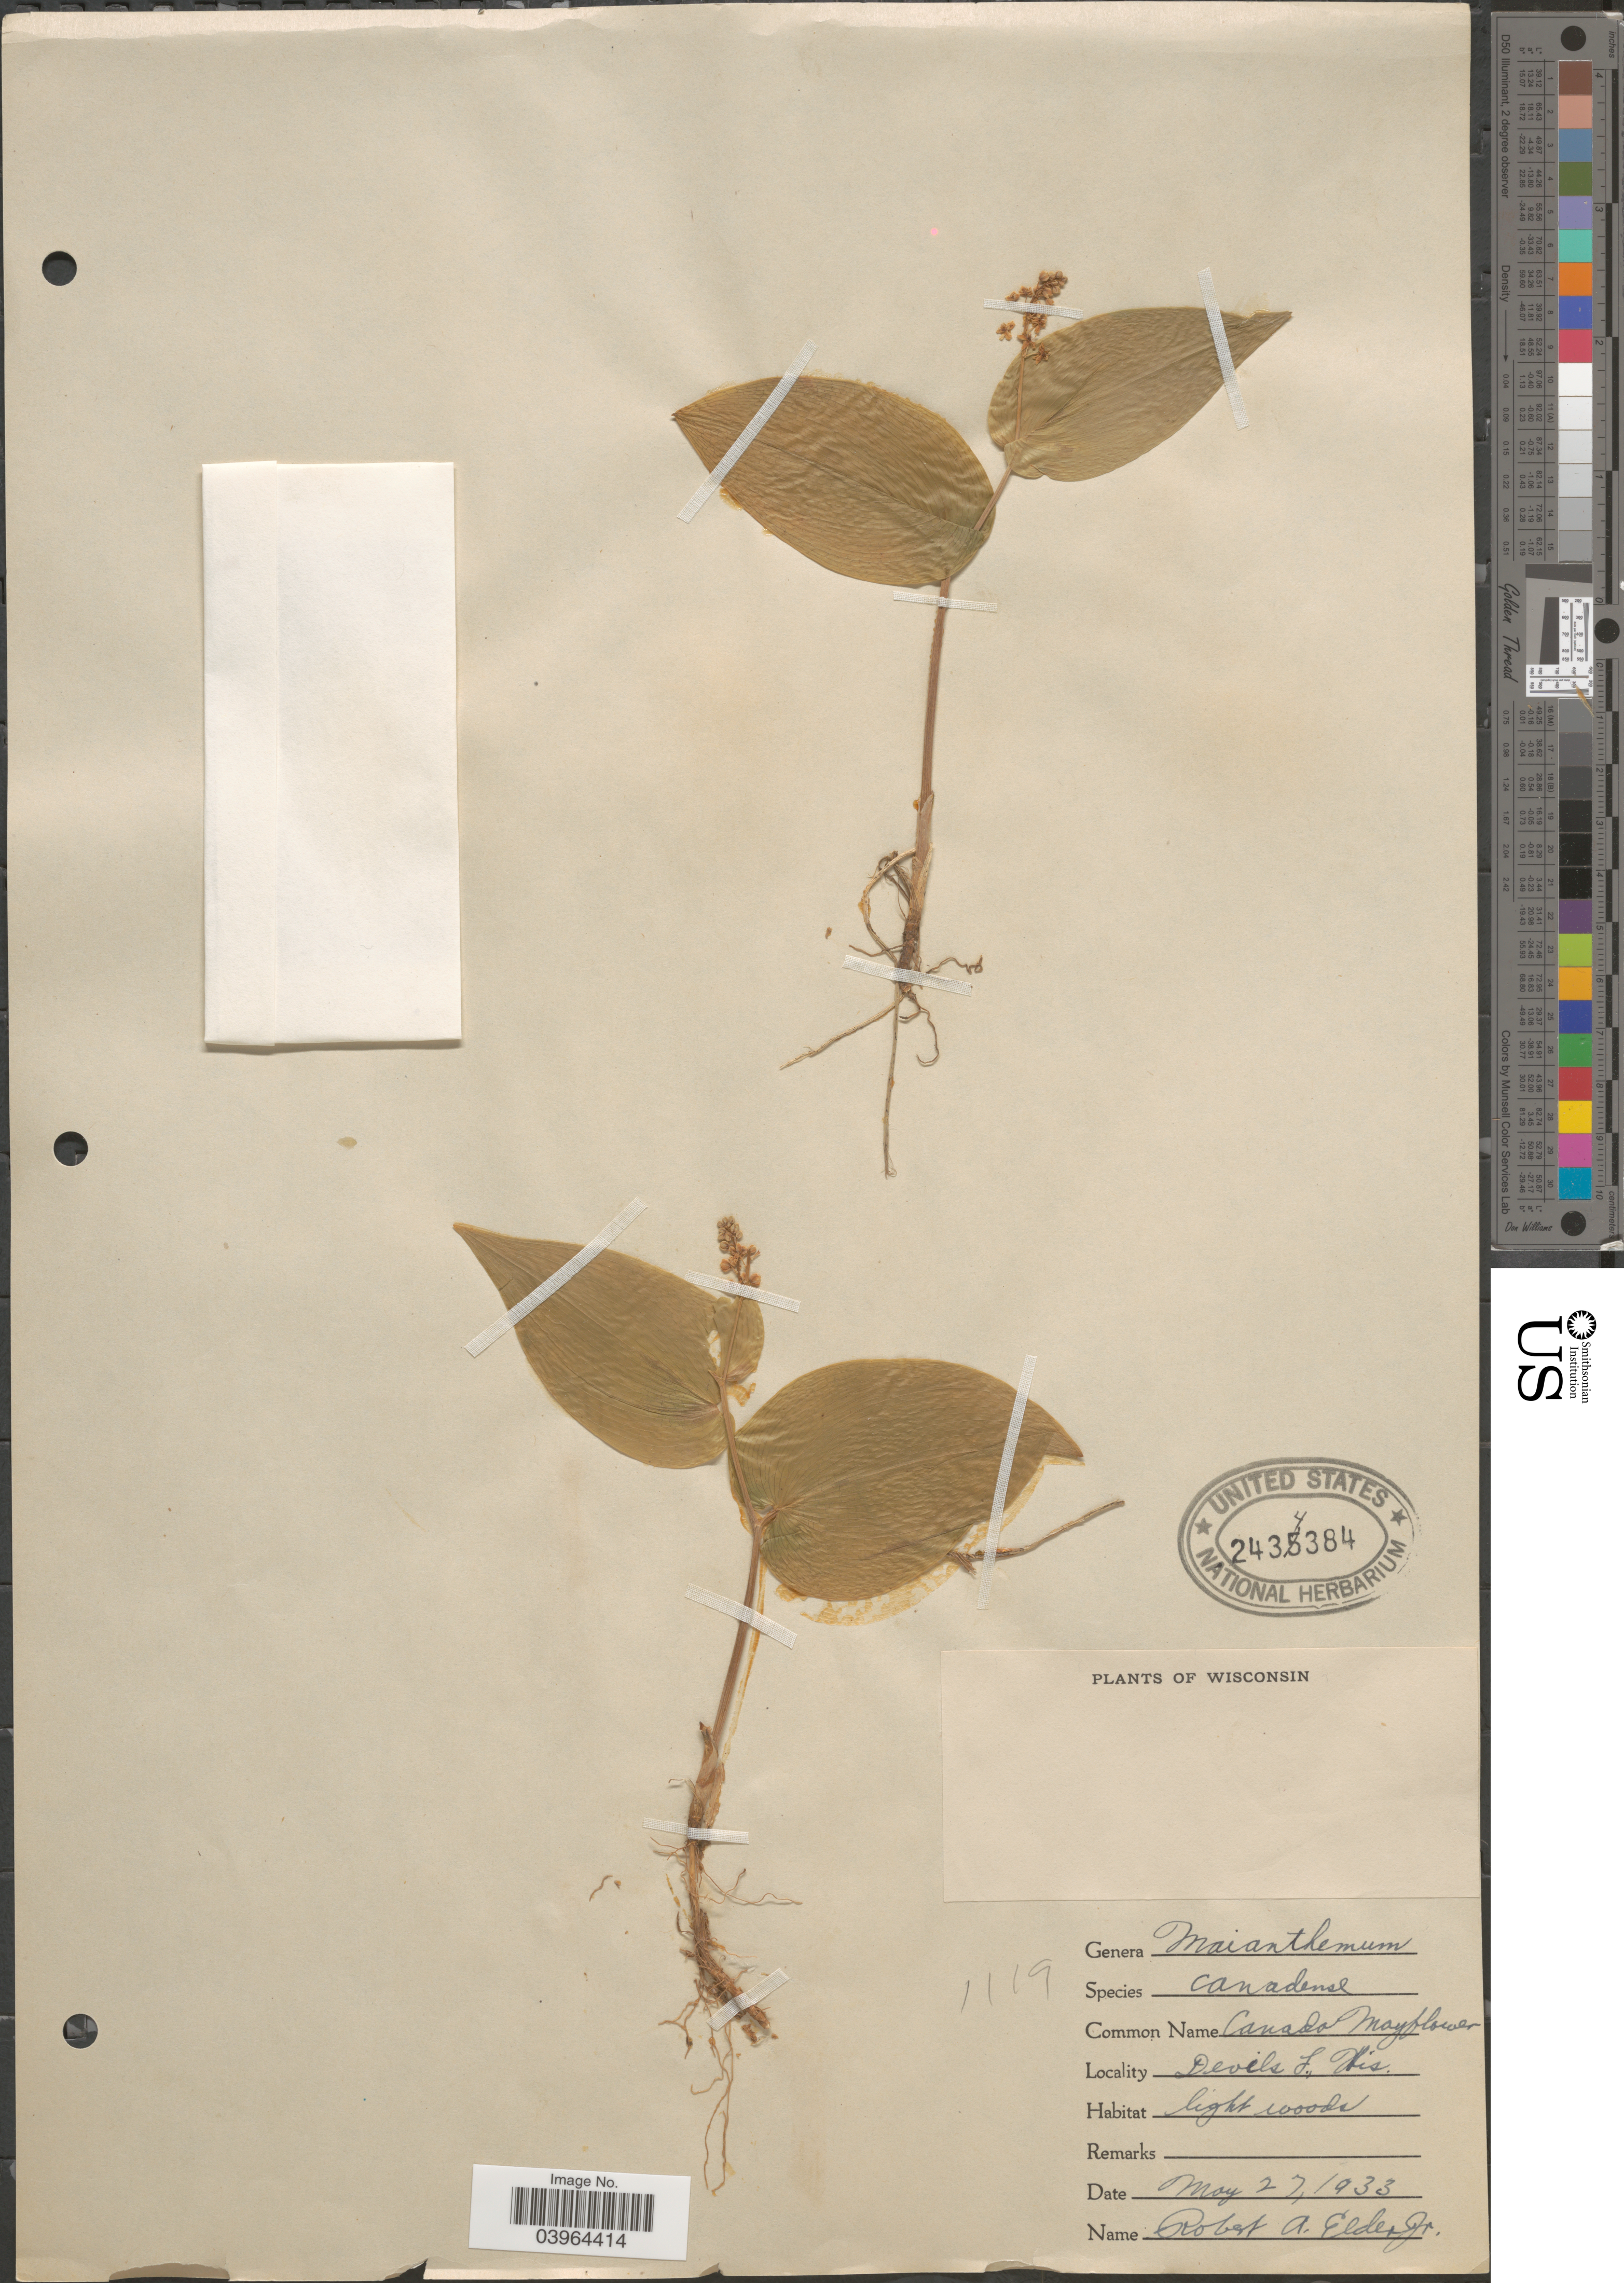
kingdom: Plantae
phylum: Tracheophyta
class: Liliopsida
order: Asparagales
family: Asparagaceae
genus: Maianthemum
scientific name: Maianthemum canadense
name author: Desf.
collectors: R. Elder Jr.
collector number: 1119?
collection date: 1933-05-27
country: United States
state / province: Wisconsin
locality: Devils L.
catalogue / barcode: US 2434384